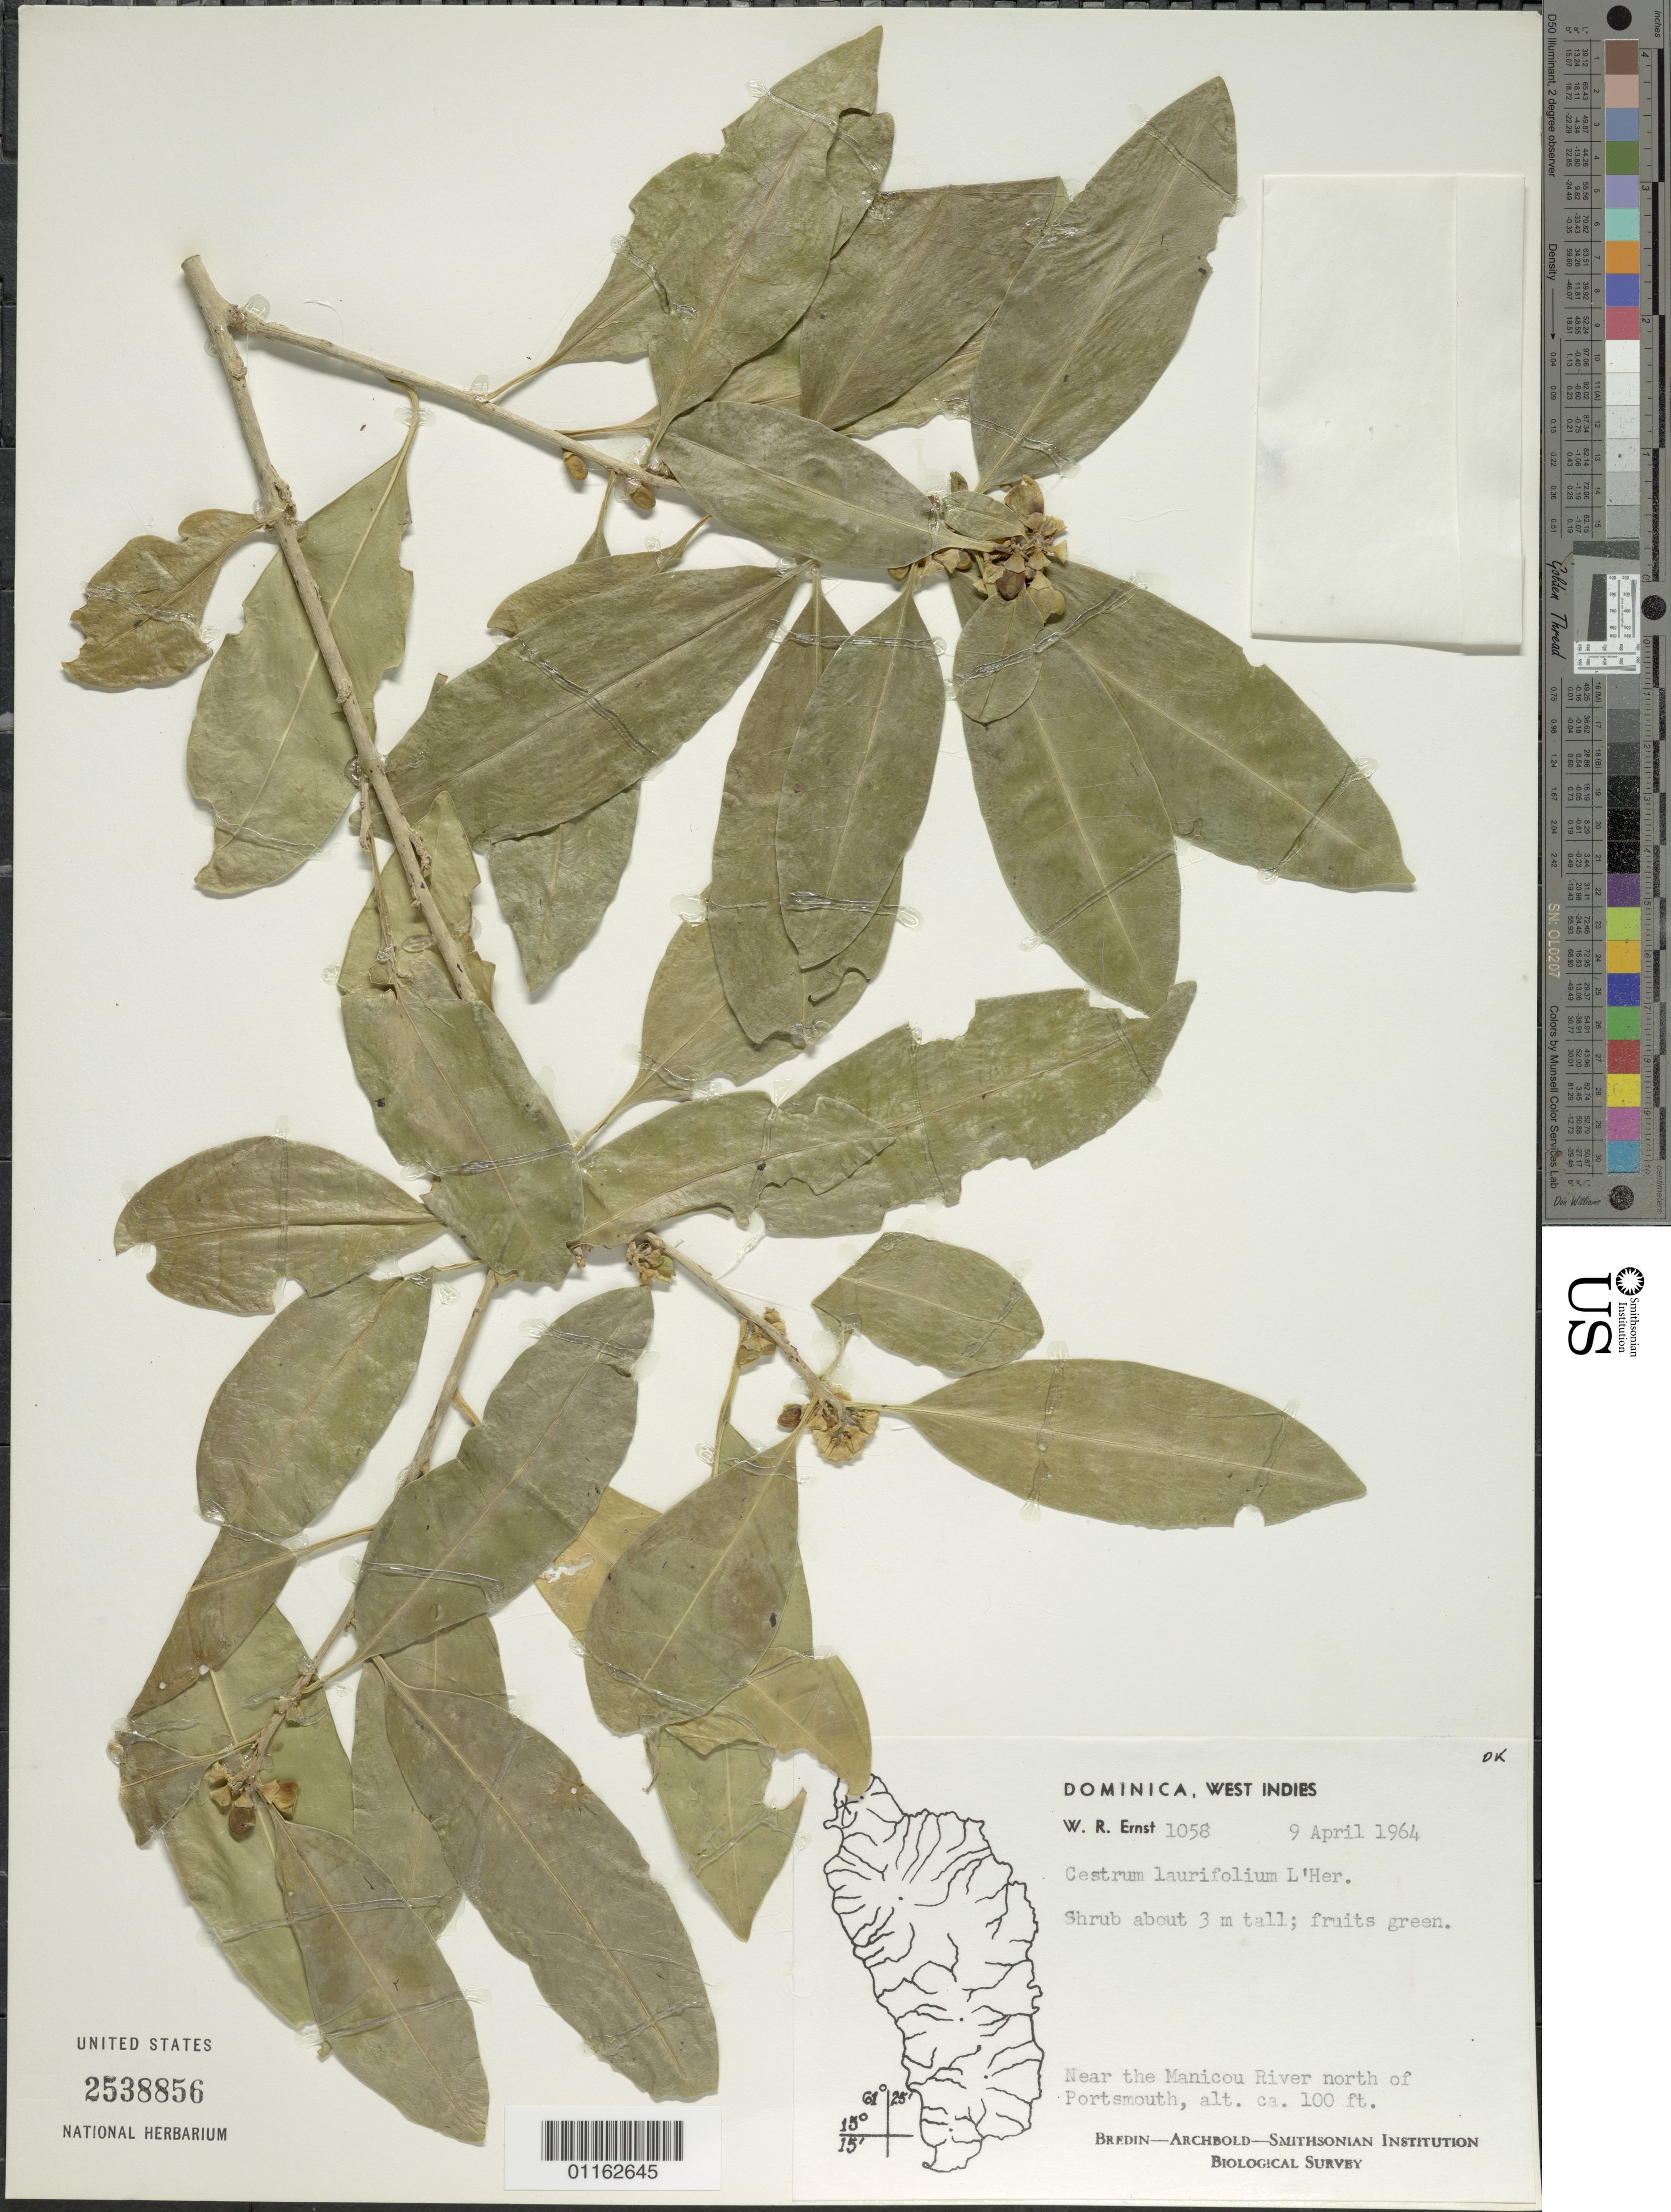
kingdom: Plantae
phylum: Tracheophyta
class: Magnoliopsida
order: Solanales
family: Solanaceae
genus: Cestrum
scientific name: Cestrum laurifolium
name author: L'Hér.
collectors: W. R. Ernst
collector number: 1058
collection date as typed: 09 Apr 1964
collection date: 1964-04-09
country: Dominica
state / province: St. John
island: Dominica I.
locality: Near the Manicou River N of Portsmouth.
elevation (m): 30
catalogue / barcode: US 2538856